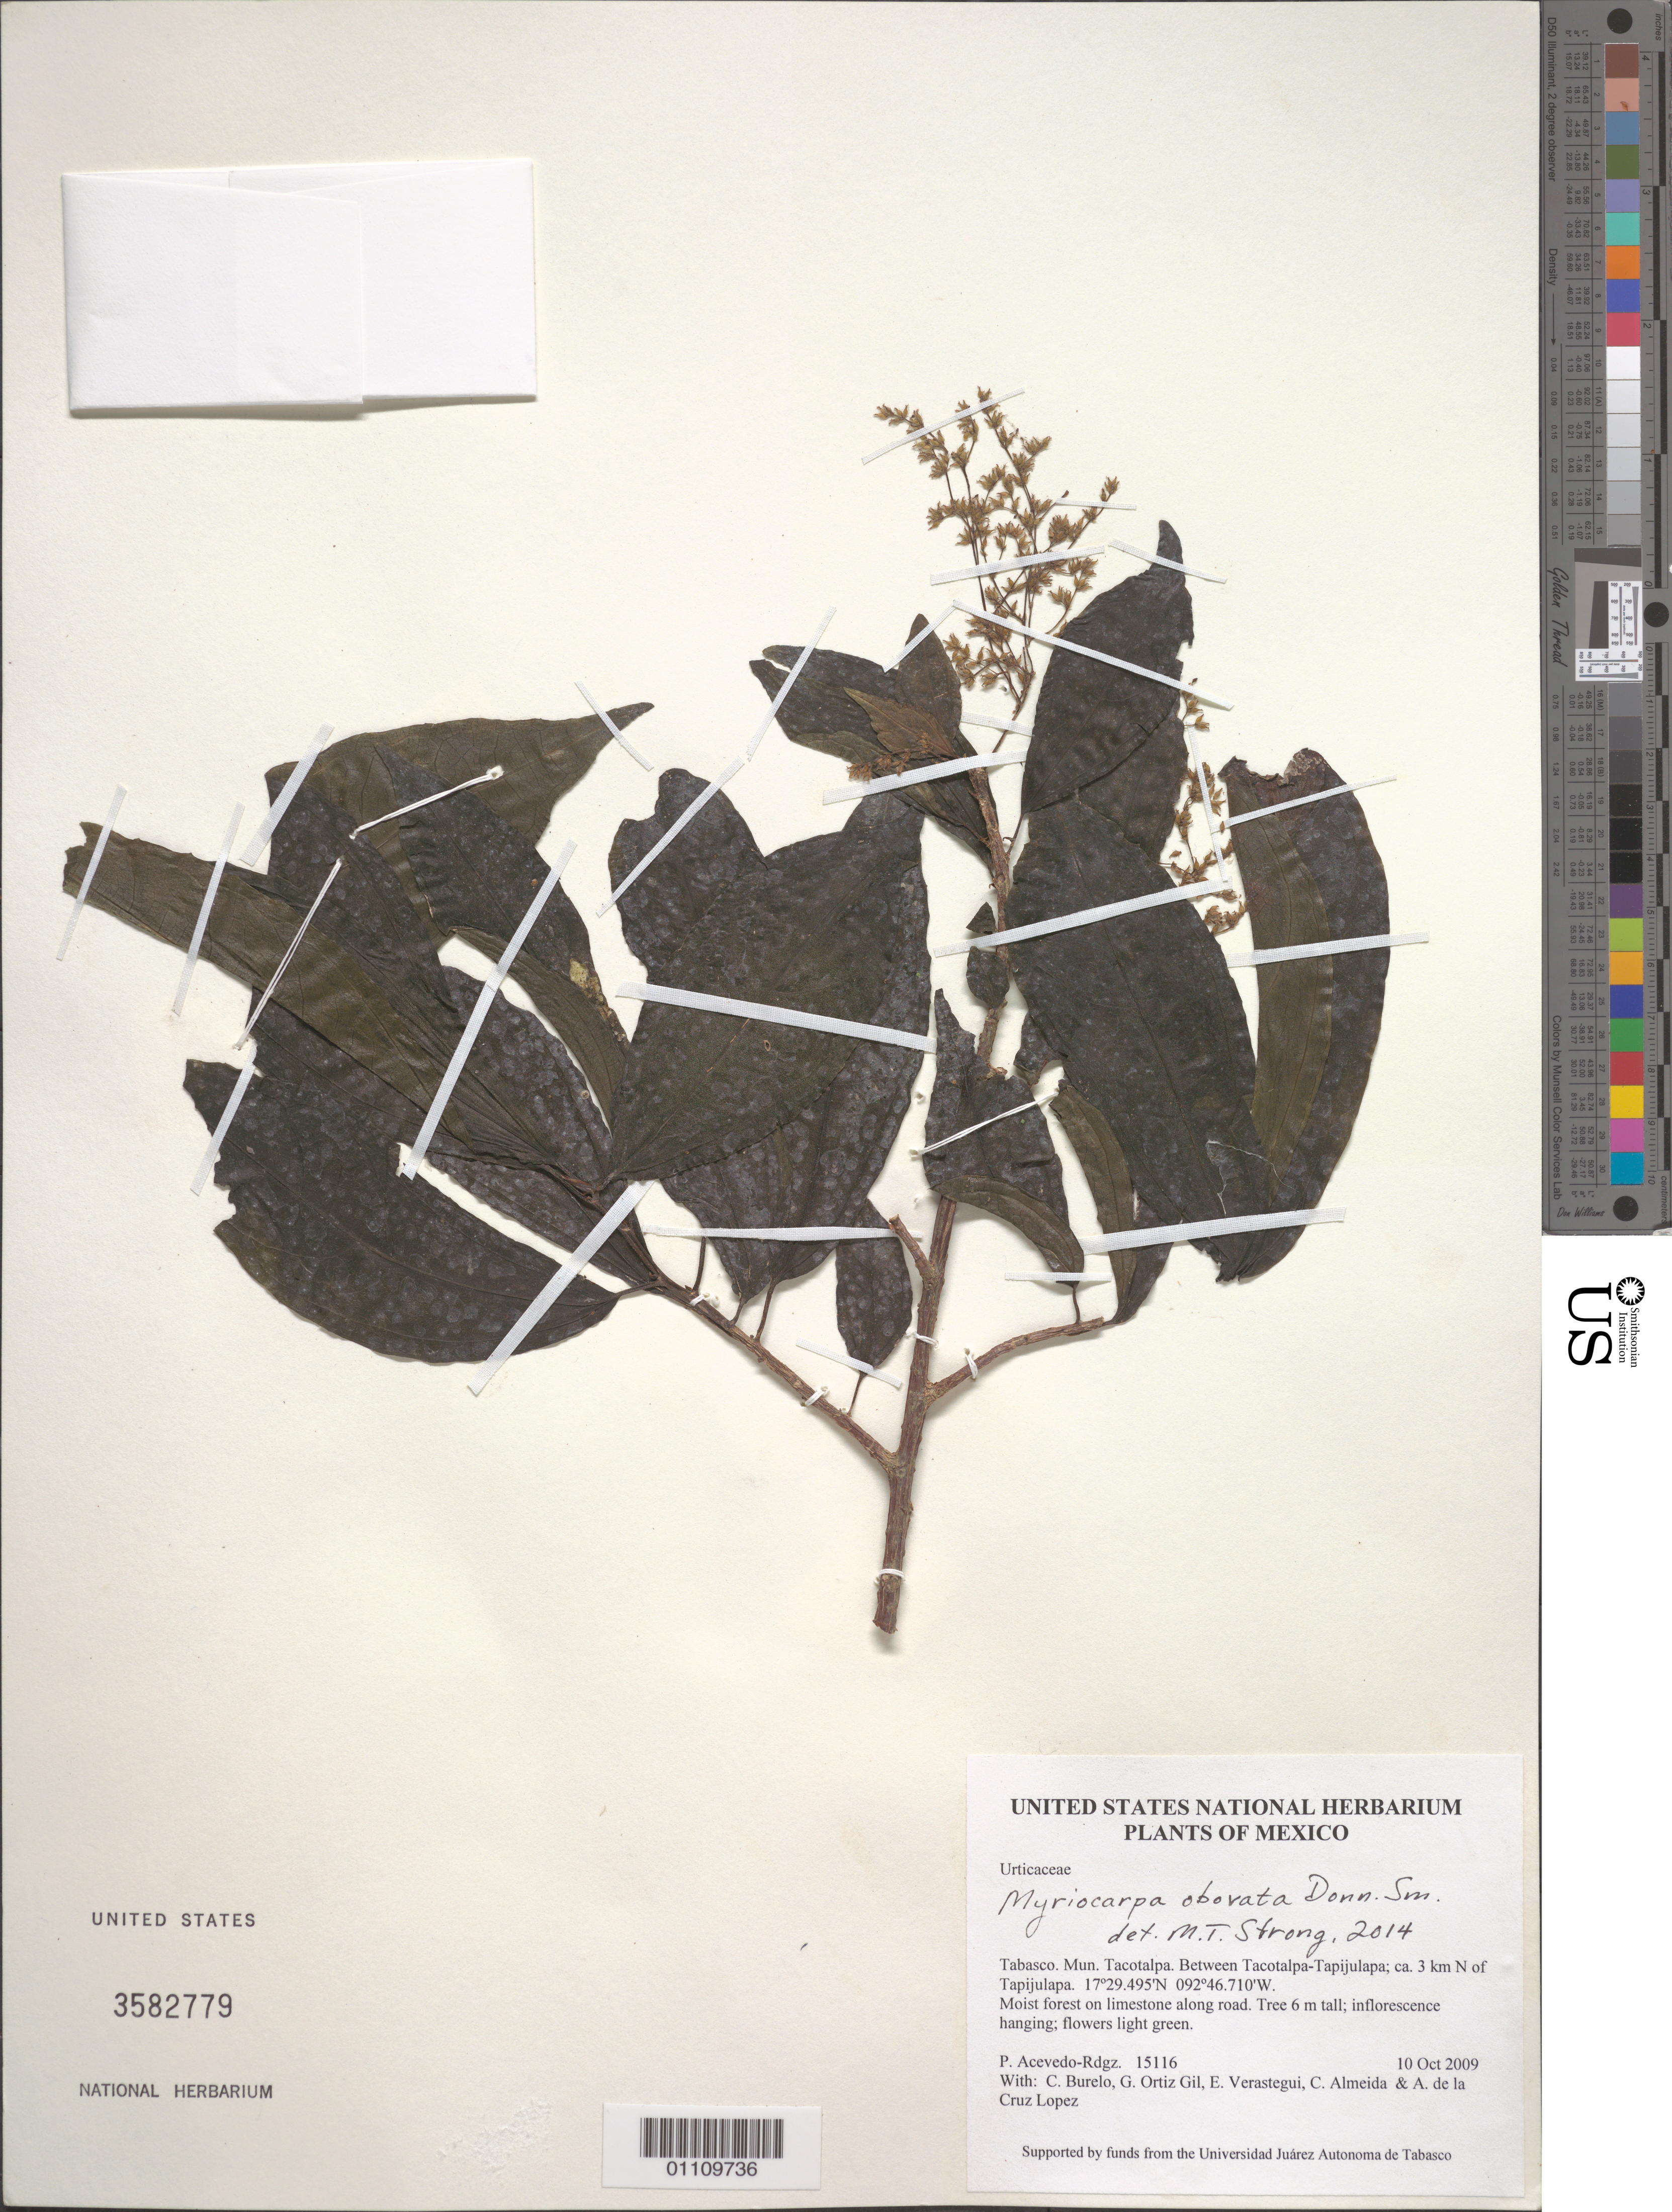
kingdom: Plantae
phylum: Tracheophyta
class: Magnoliopsida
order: Rosales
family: Urticaceae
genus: Myriocarpa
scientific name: Myriocarpa obovata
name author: Donn. Sm.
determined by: Strong, M. T., (US), Smithsonian Institution - National Museum of Natural History (UNITED STATES)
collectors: P. Acevedo-Rodr., C. Burelo, G. Ortiz, E. Verastegui, C. Almeida & A. de la Cruz Lopez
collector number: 15116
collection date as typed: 10 Oct 2009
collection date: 2009-10-10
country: Mexico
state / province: Tabasco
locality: Mun. Tacotalpa. Between Tacotalpa-Tapijulapa; ca. 3 km N of Tapijulapa.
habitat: Moist forest on limestone along road.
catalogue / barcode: US 3582779